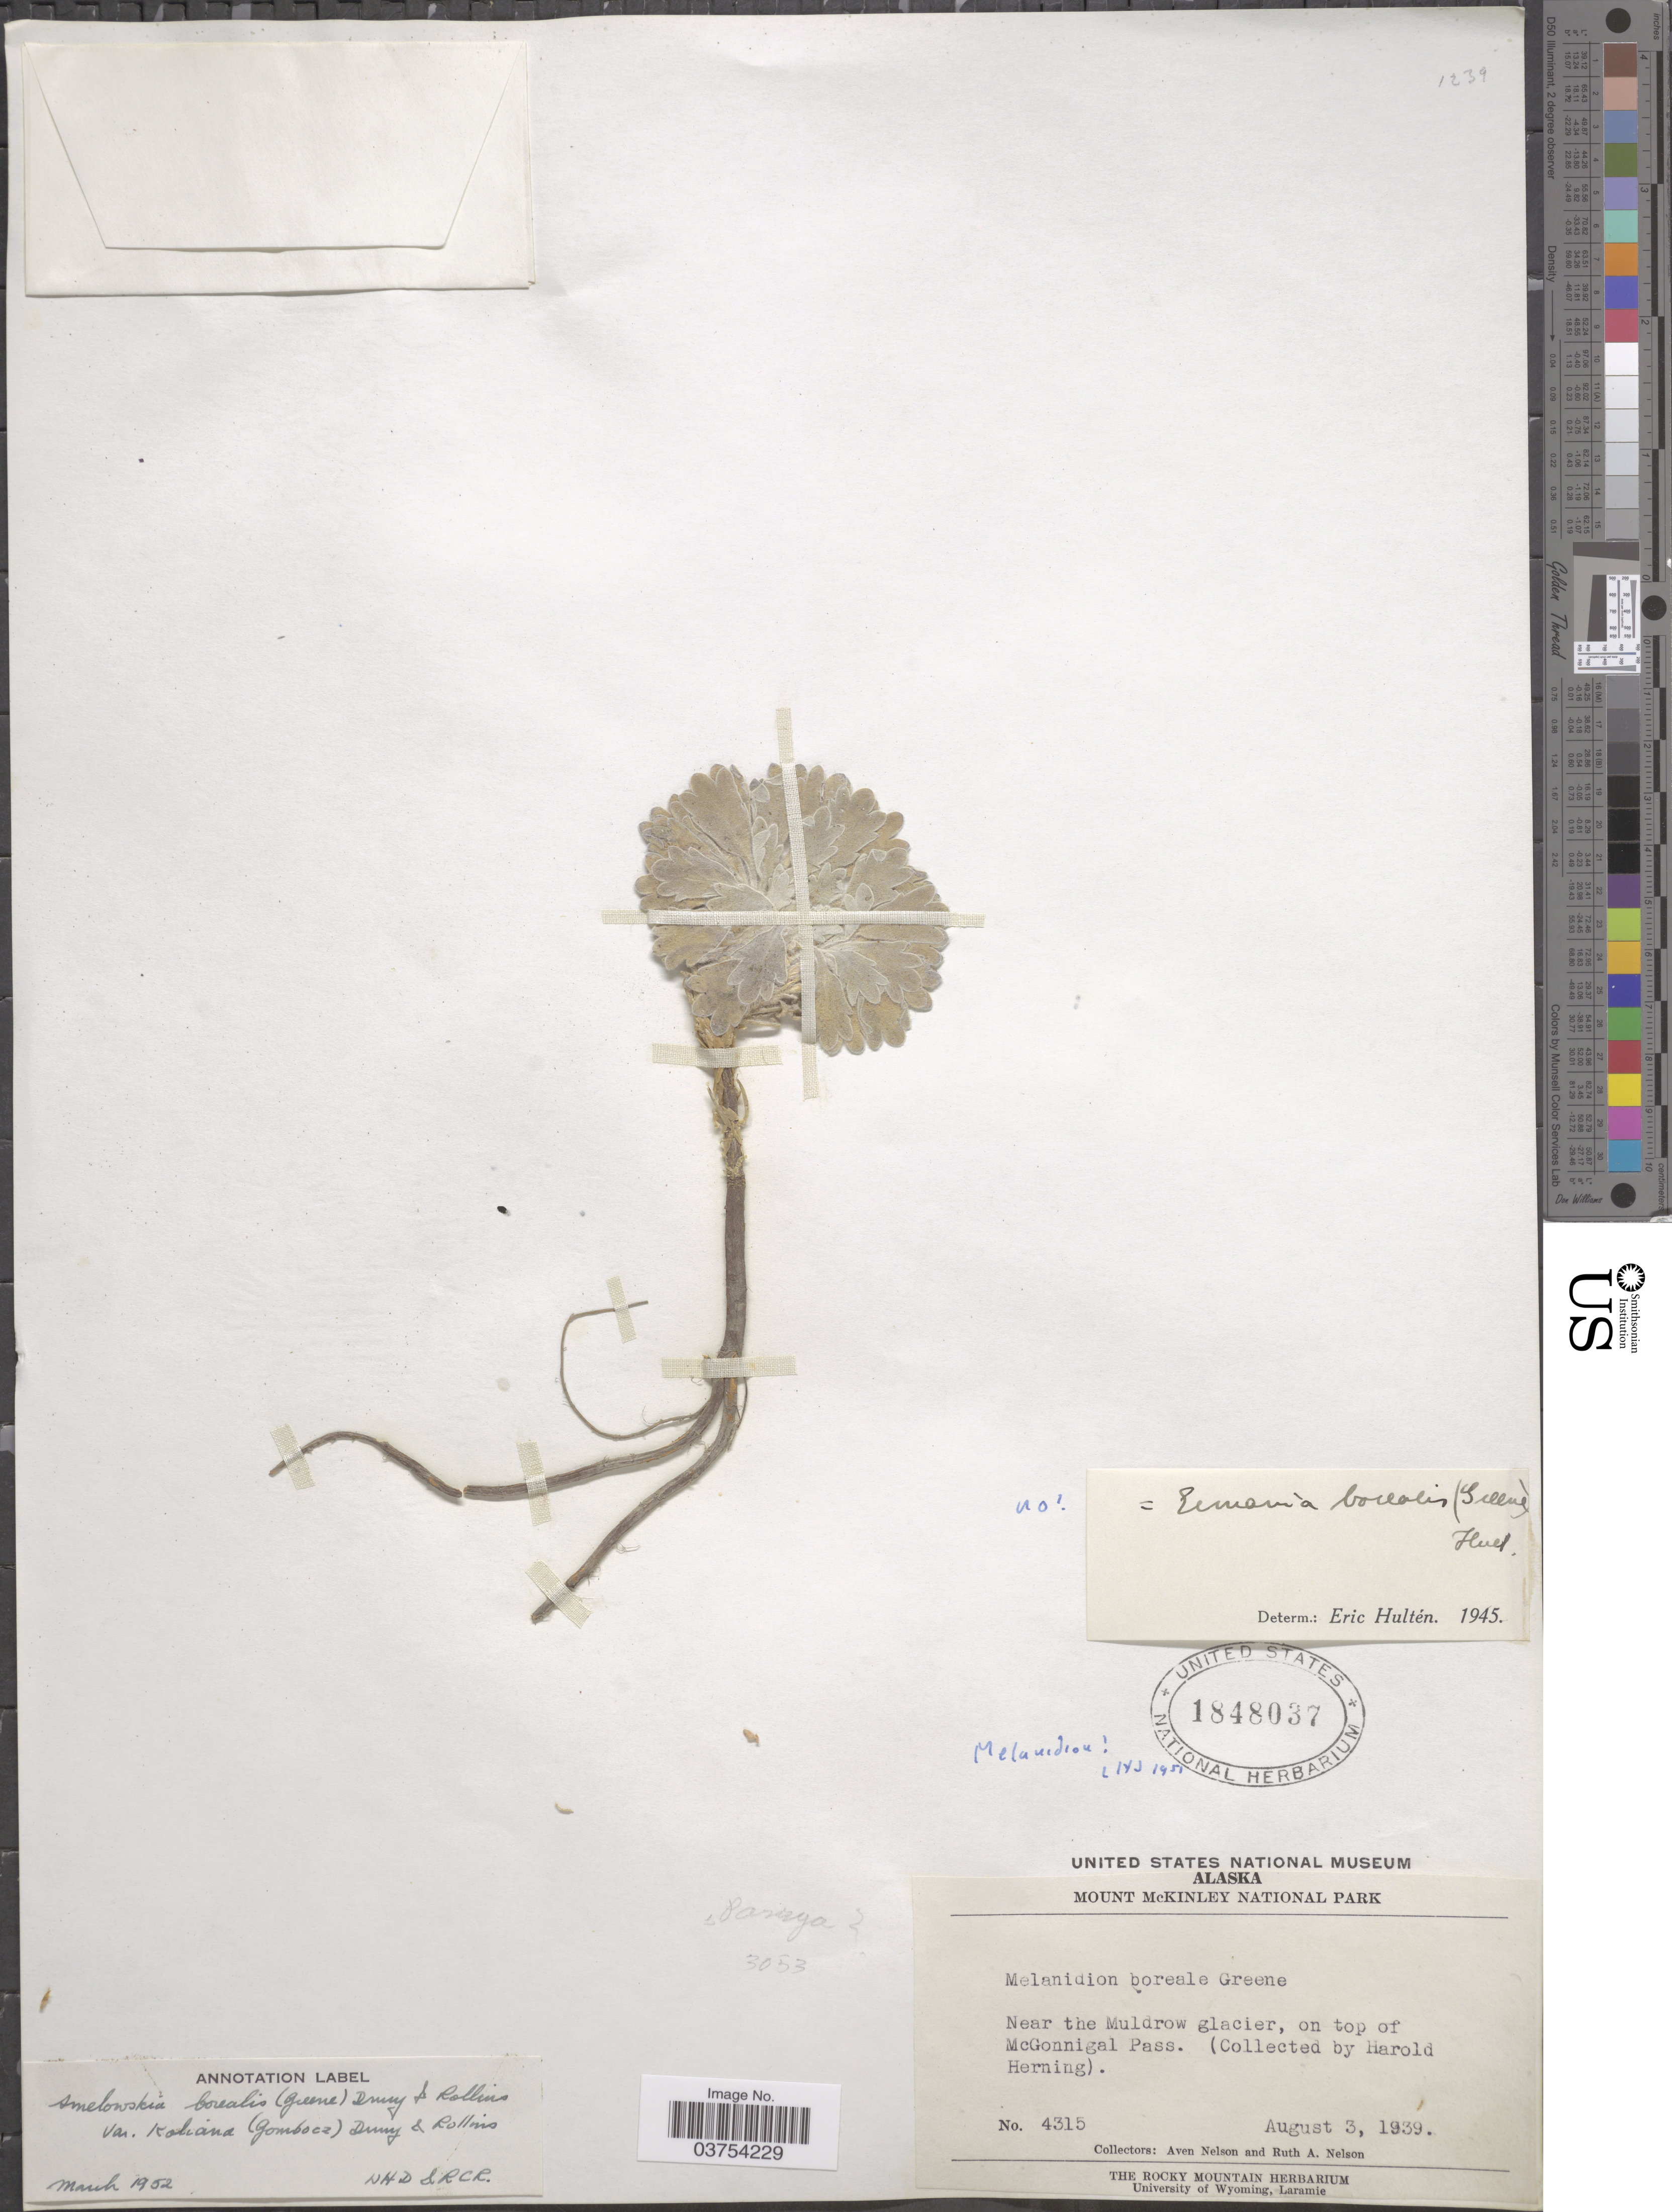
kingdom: Plantae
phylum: Tracheophyta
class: Magnoliopsida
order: Brassicales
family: Brassicaceae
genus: Smelowskia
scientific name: Smelowskia borealis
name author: (Greene) W.H.Drury & Rollins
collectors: H. Herning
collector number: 4315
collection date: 1939-08-03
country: United States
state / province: Alaska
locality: Mount McKinley National Park. Near the Muldrow glacier, on top of McGonnigal Pass.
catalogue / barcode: US 1848037